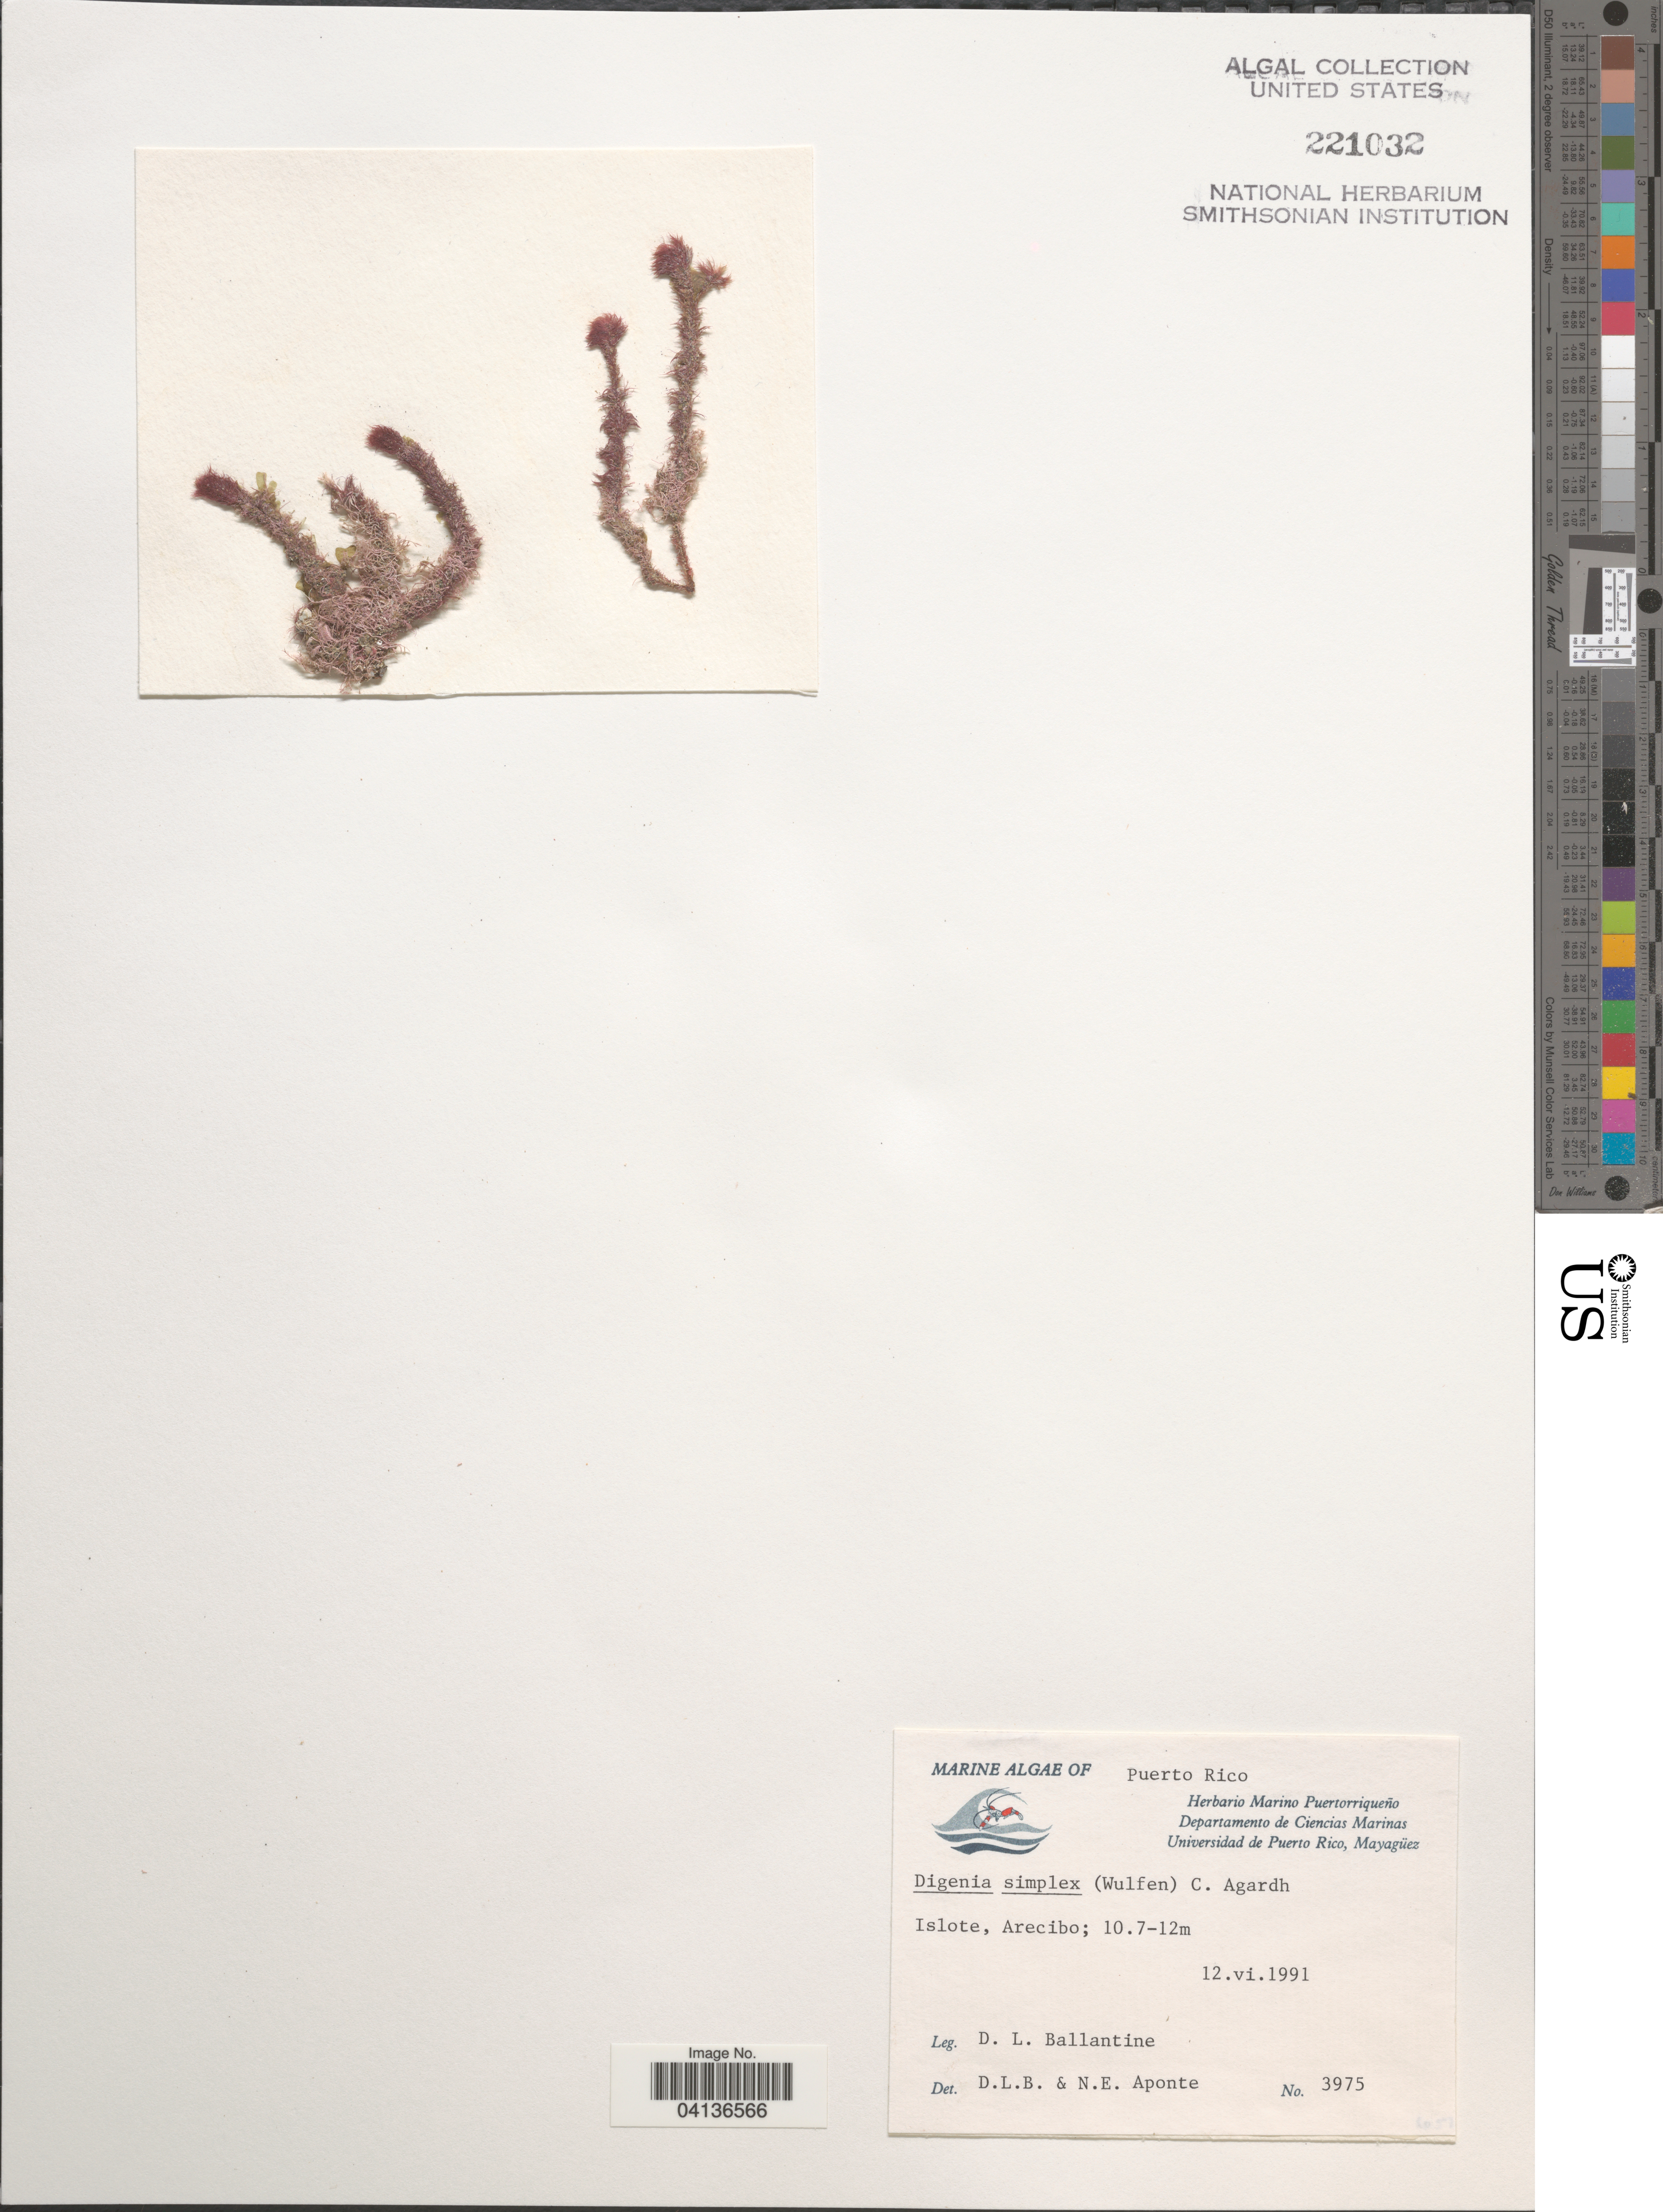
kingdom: Plantae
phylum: Rhodophyta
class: Florideophyceae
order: Ceramiales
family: Rhodomelaceae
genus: Digenea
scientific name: Digenea simplex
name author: (Wulfen) C. Agardh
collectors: D.L. Ballantine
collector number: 3975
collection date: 1991-06-12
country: Puerto Rico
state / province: Arecibo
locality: Islote.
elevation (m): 10.7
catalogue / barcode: US 221032